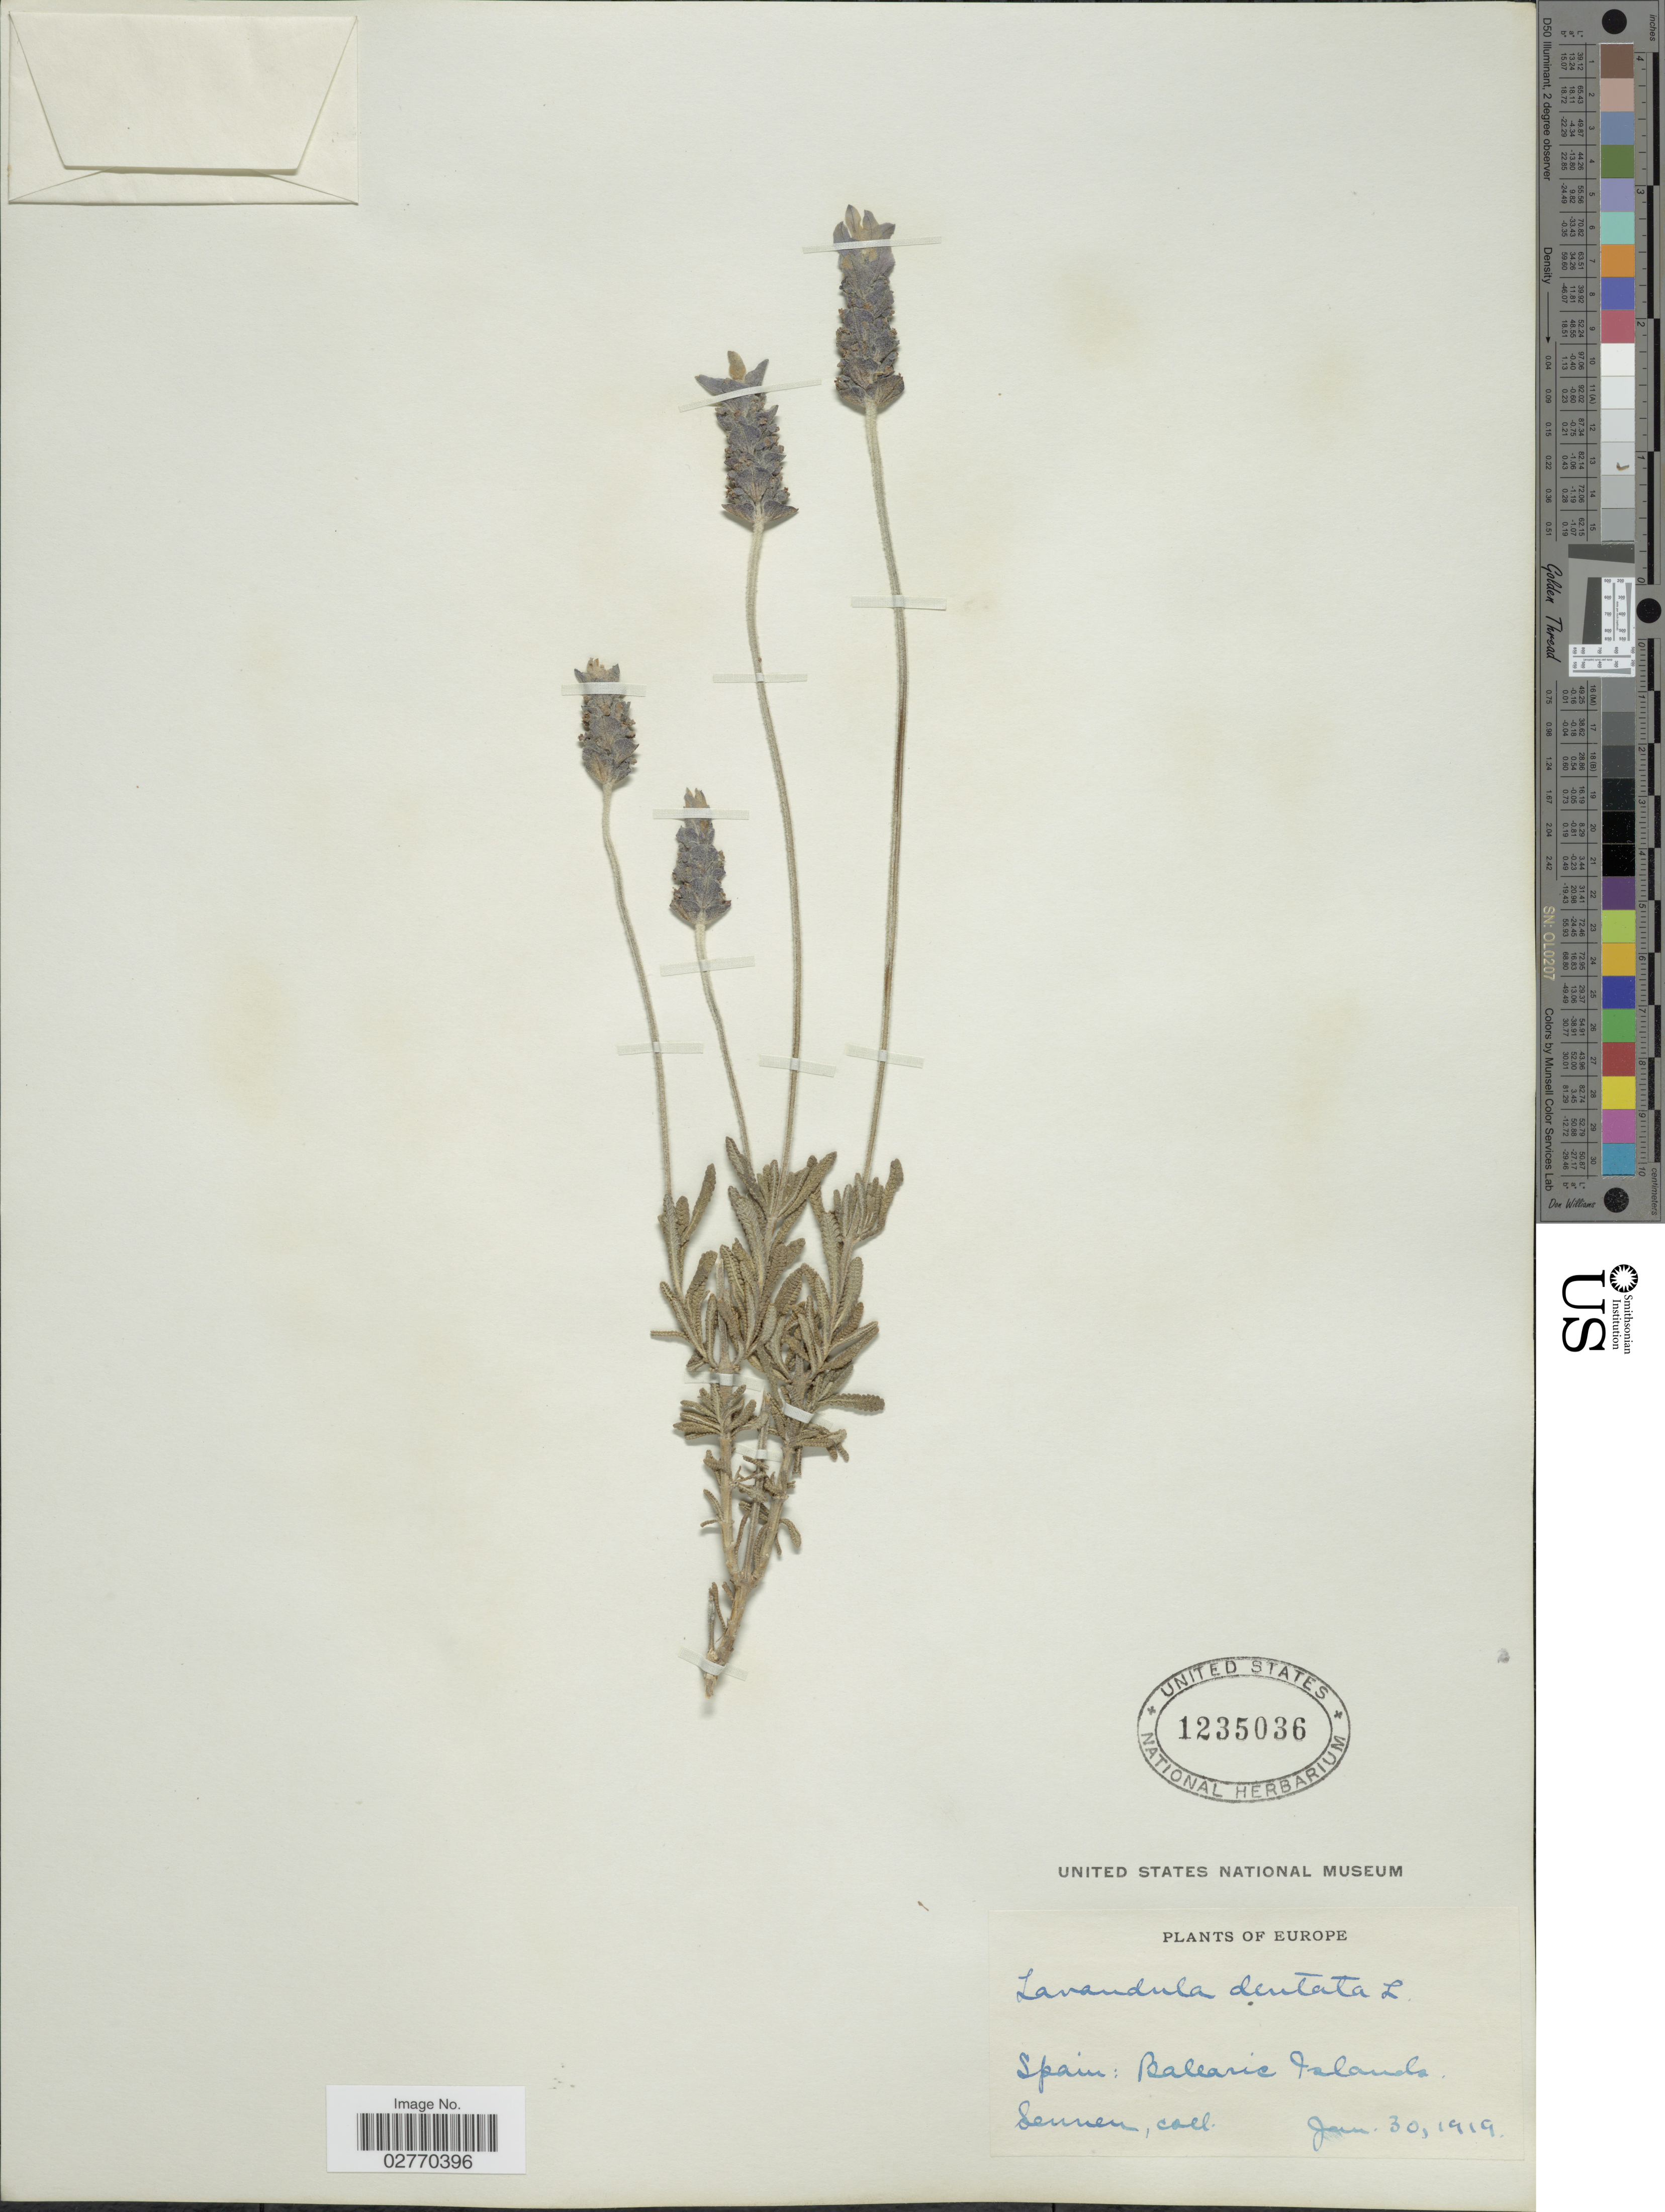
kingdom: Plantae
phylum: Tracheophyta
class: Magnoliopsida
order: Lamiales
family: Lamiaceae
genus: Lavandula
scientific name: Lavandula dentata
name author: L.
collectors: E. Sennen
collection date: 1919-01-30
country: Spain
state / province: Islas Baleares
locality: Balearic Islands.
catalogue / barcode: US 1235036